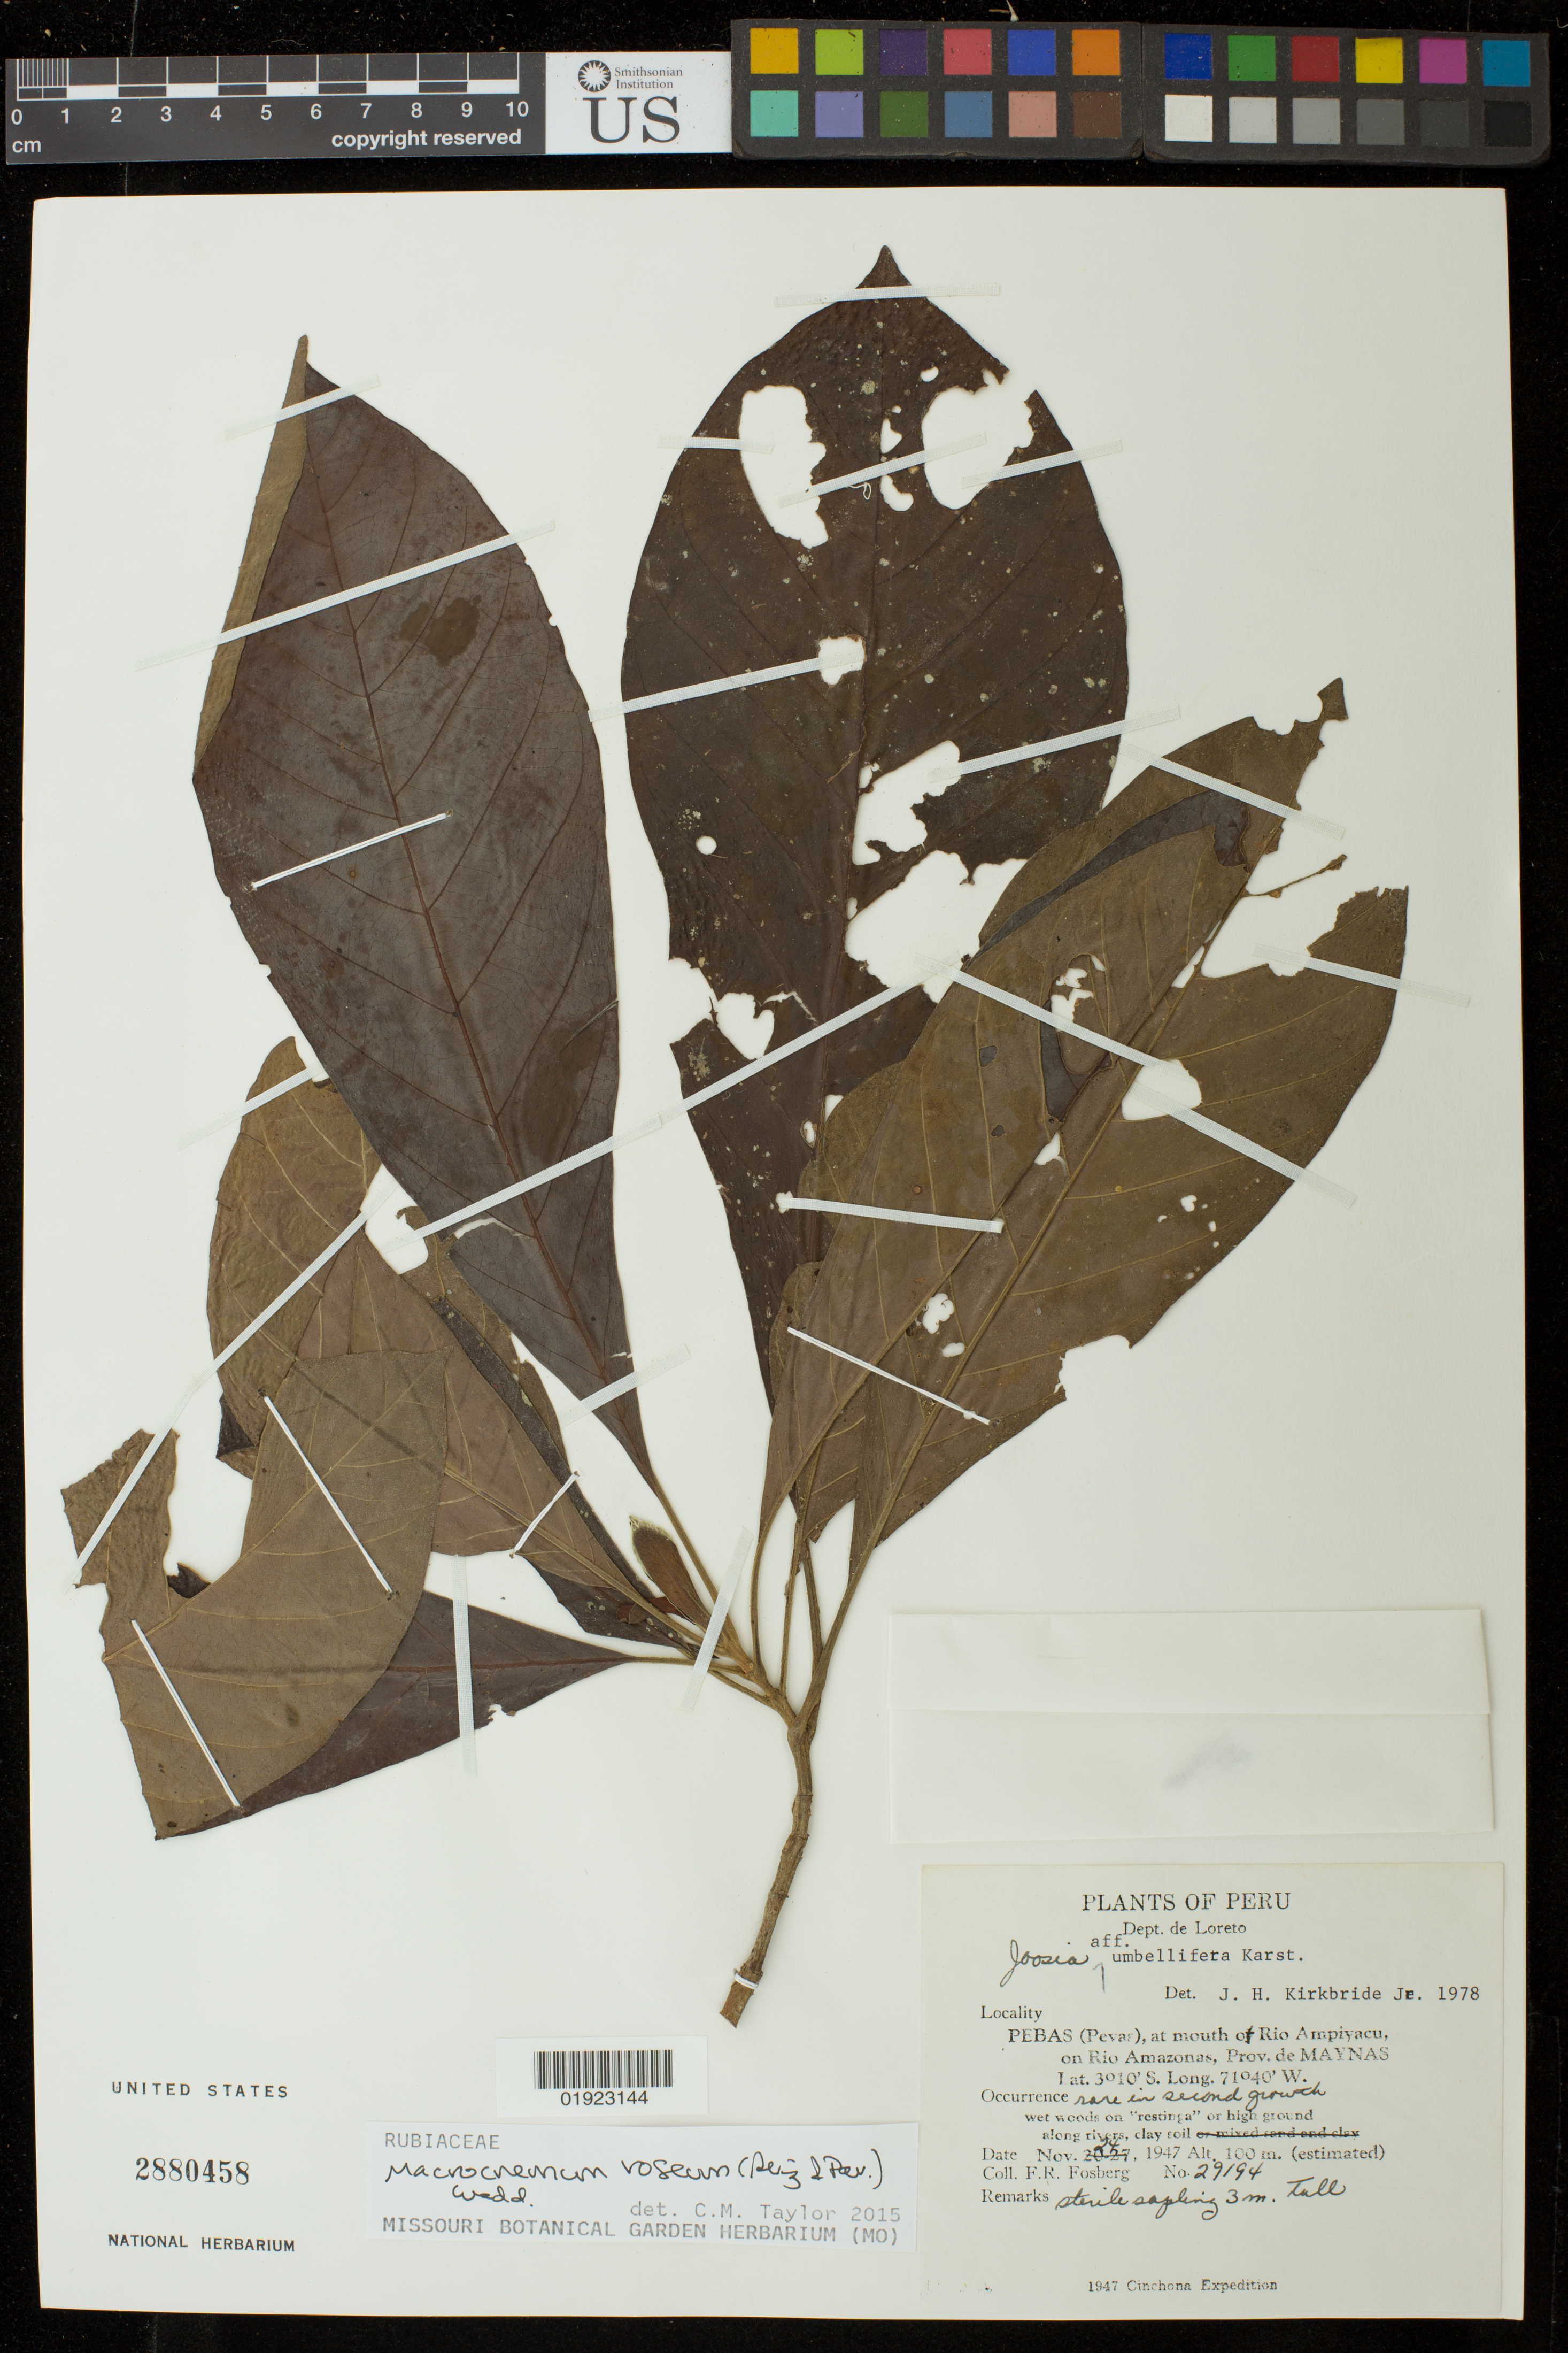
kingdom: Plantae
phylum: Tracheophyta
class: Magnoliopsida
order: Gentianales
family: Rubiaceae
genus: Macrocnemum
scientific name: Macrocnemum roseum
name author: (Ruiz & Pav.) Wedd.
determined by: Taylor, Charlotte M.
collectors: F. R. Fosberg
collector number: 29194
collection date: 1947-11-24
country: Peru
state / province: Loreto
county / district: Maynas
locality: Pebas (Pevas), at mouth of Rio Ampiyacu, on Rio Amazonas.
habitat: Wet woods on "restinga" or high ground along rivers, clay soil.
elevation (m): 100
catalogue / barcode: US 2880458